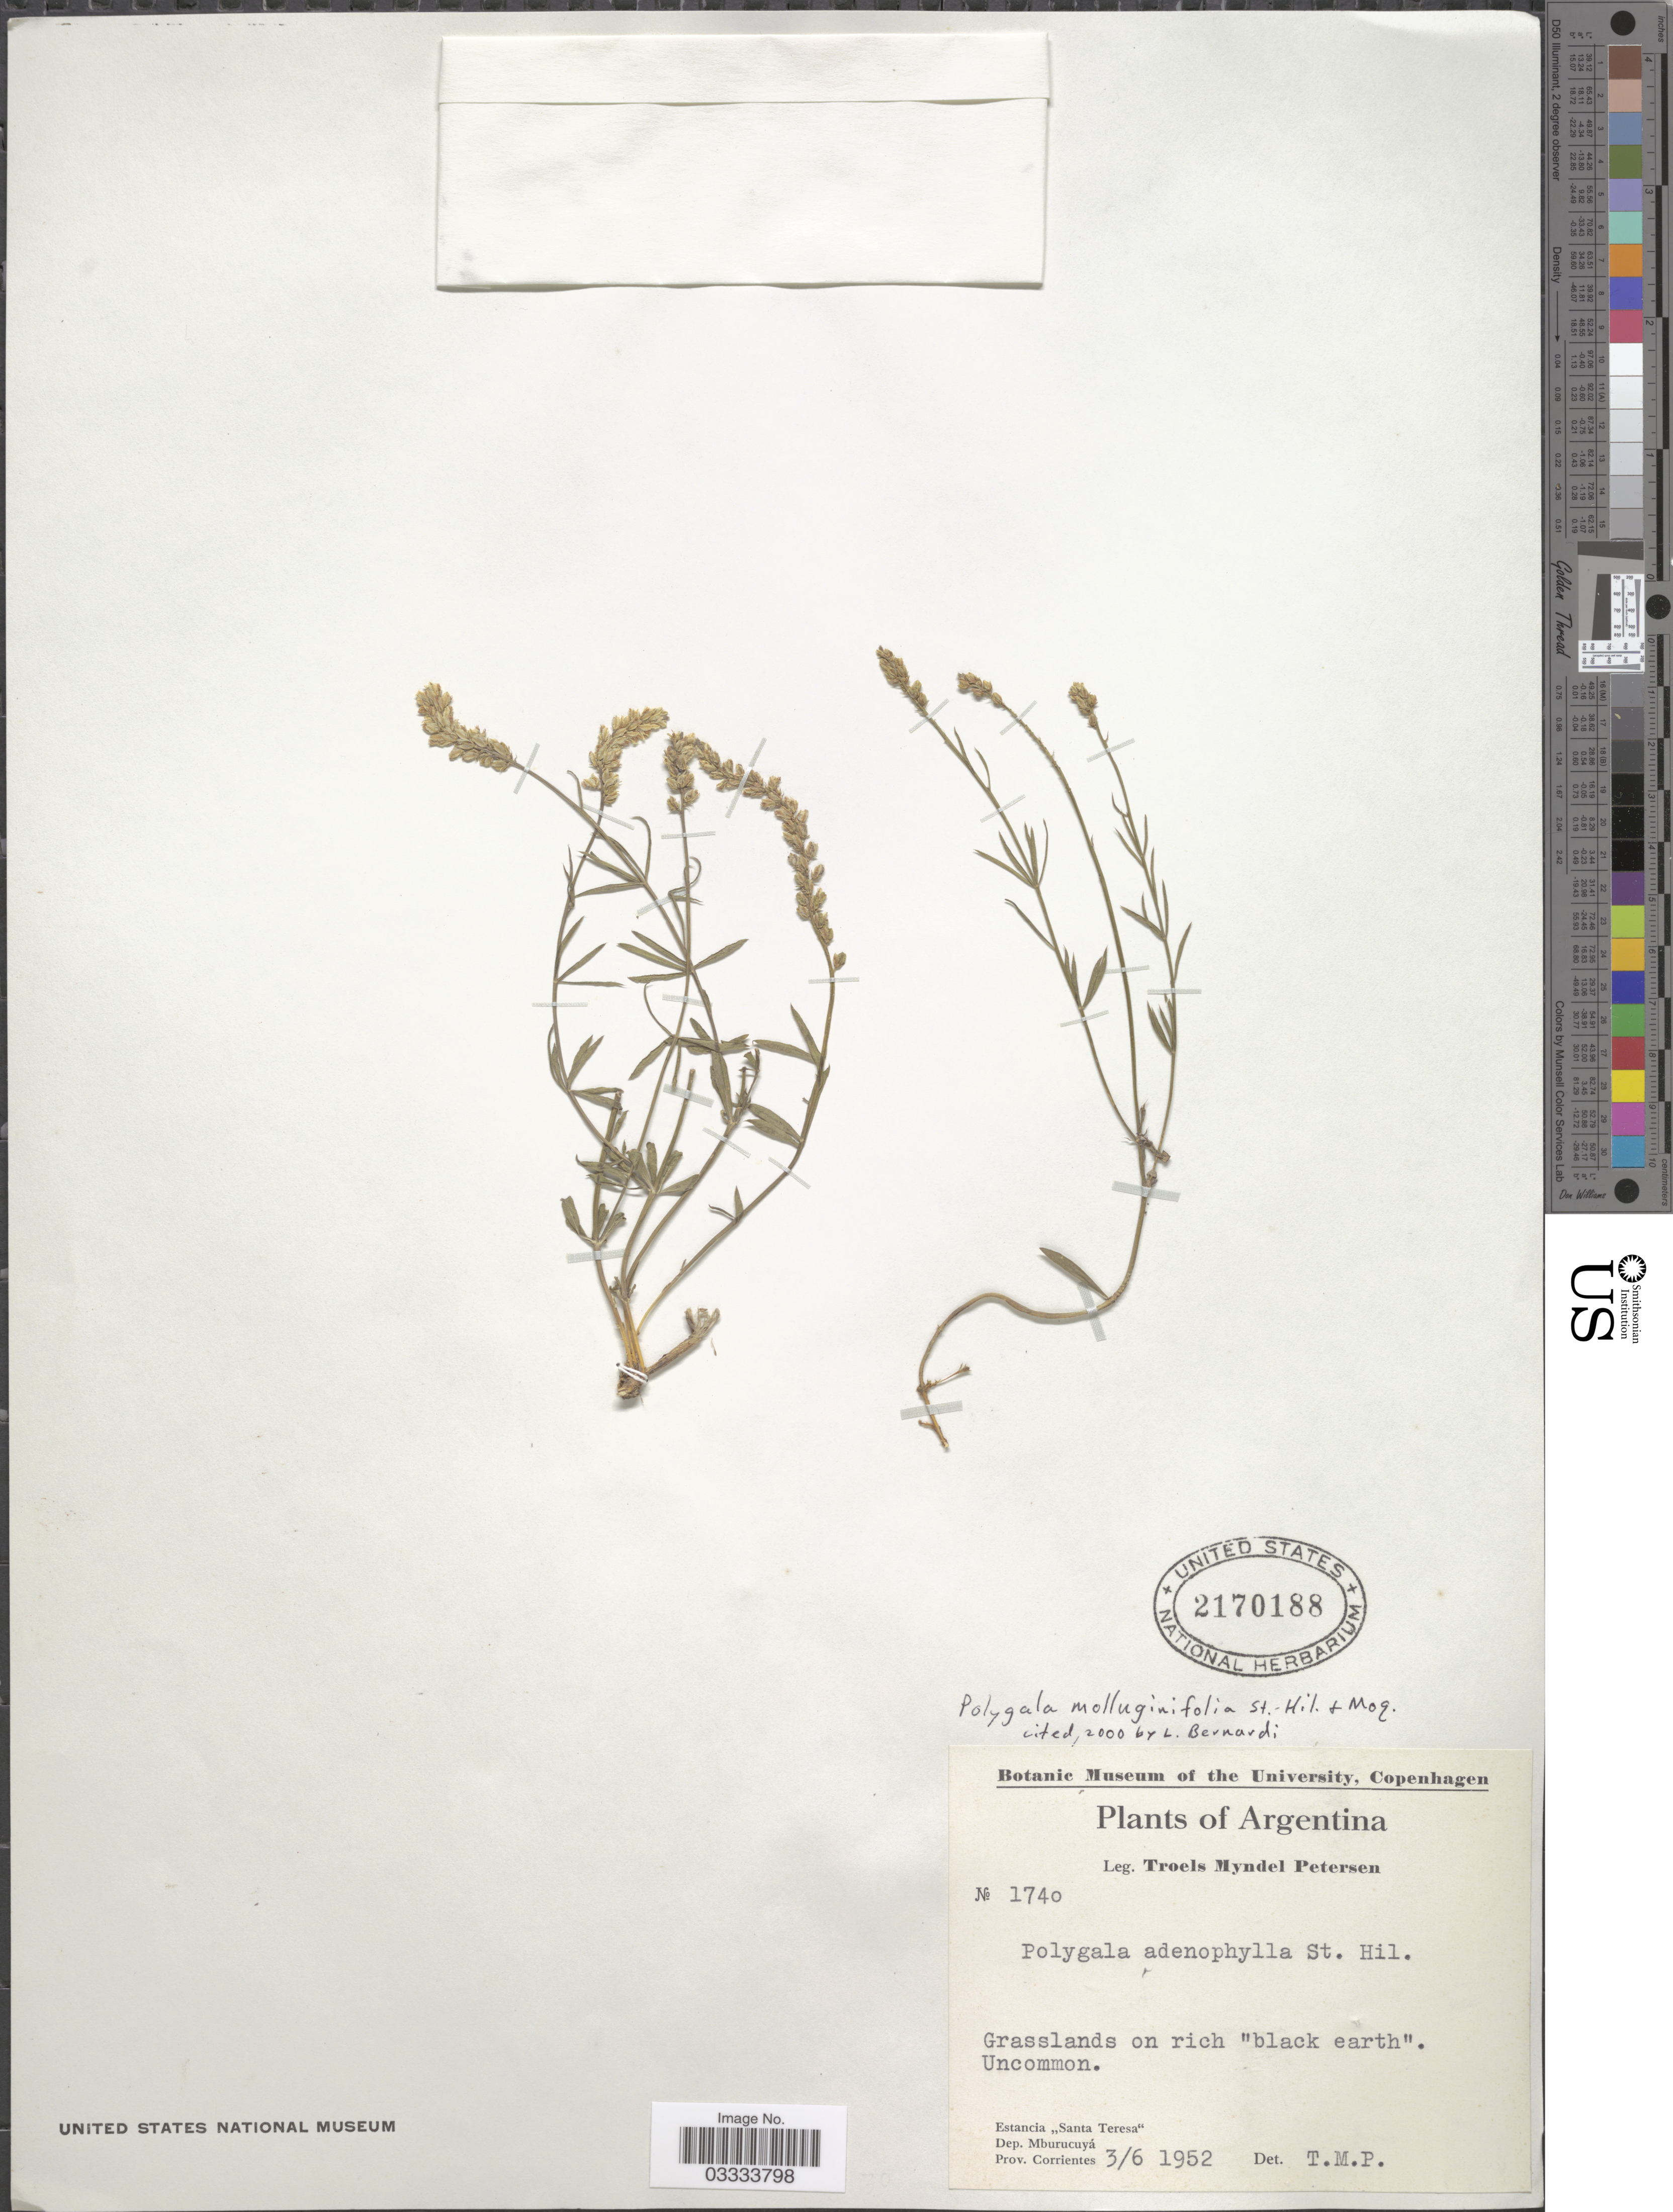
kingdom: Plantae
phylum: Tracheophyta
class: Magnoliopsida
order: Fabales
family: Polygalaceae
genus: Polygala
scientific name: Polygala molluginifolia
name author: A. St.-Hil. & Moq.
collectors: T. Pederson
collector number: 1740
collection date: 1952-06-03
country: Argentina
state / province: Corrientes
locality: Estancia "Santa Teresa". Dep. Mburucuyá.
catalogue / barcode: US 2170188